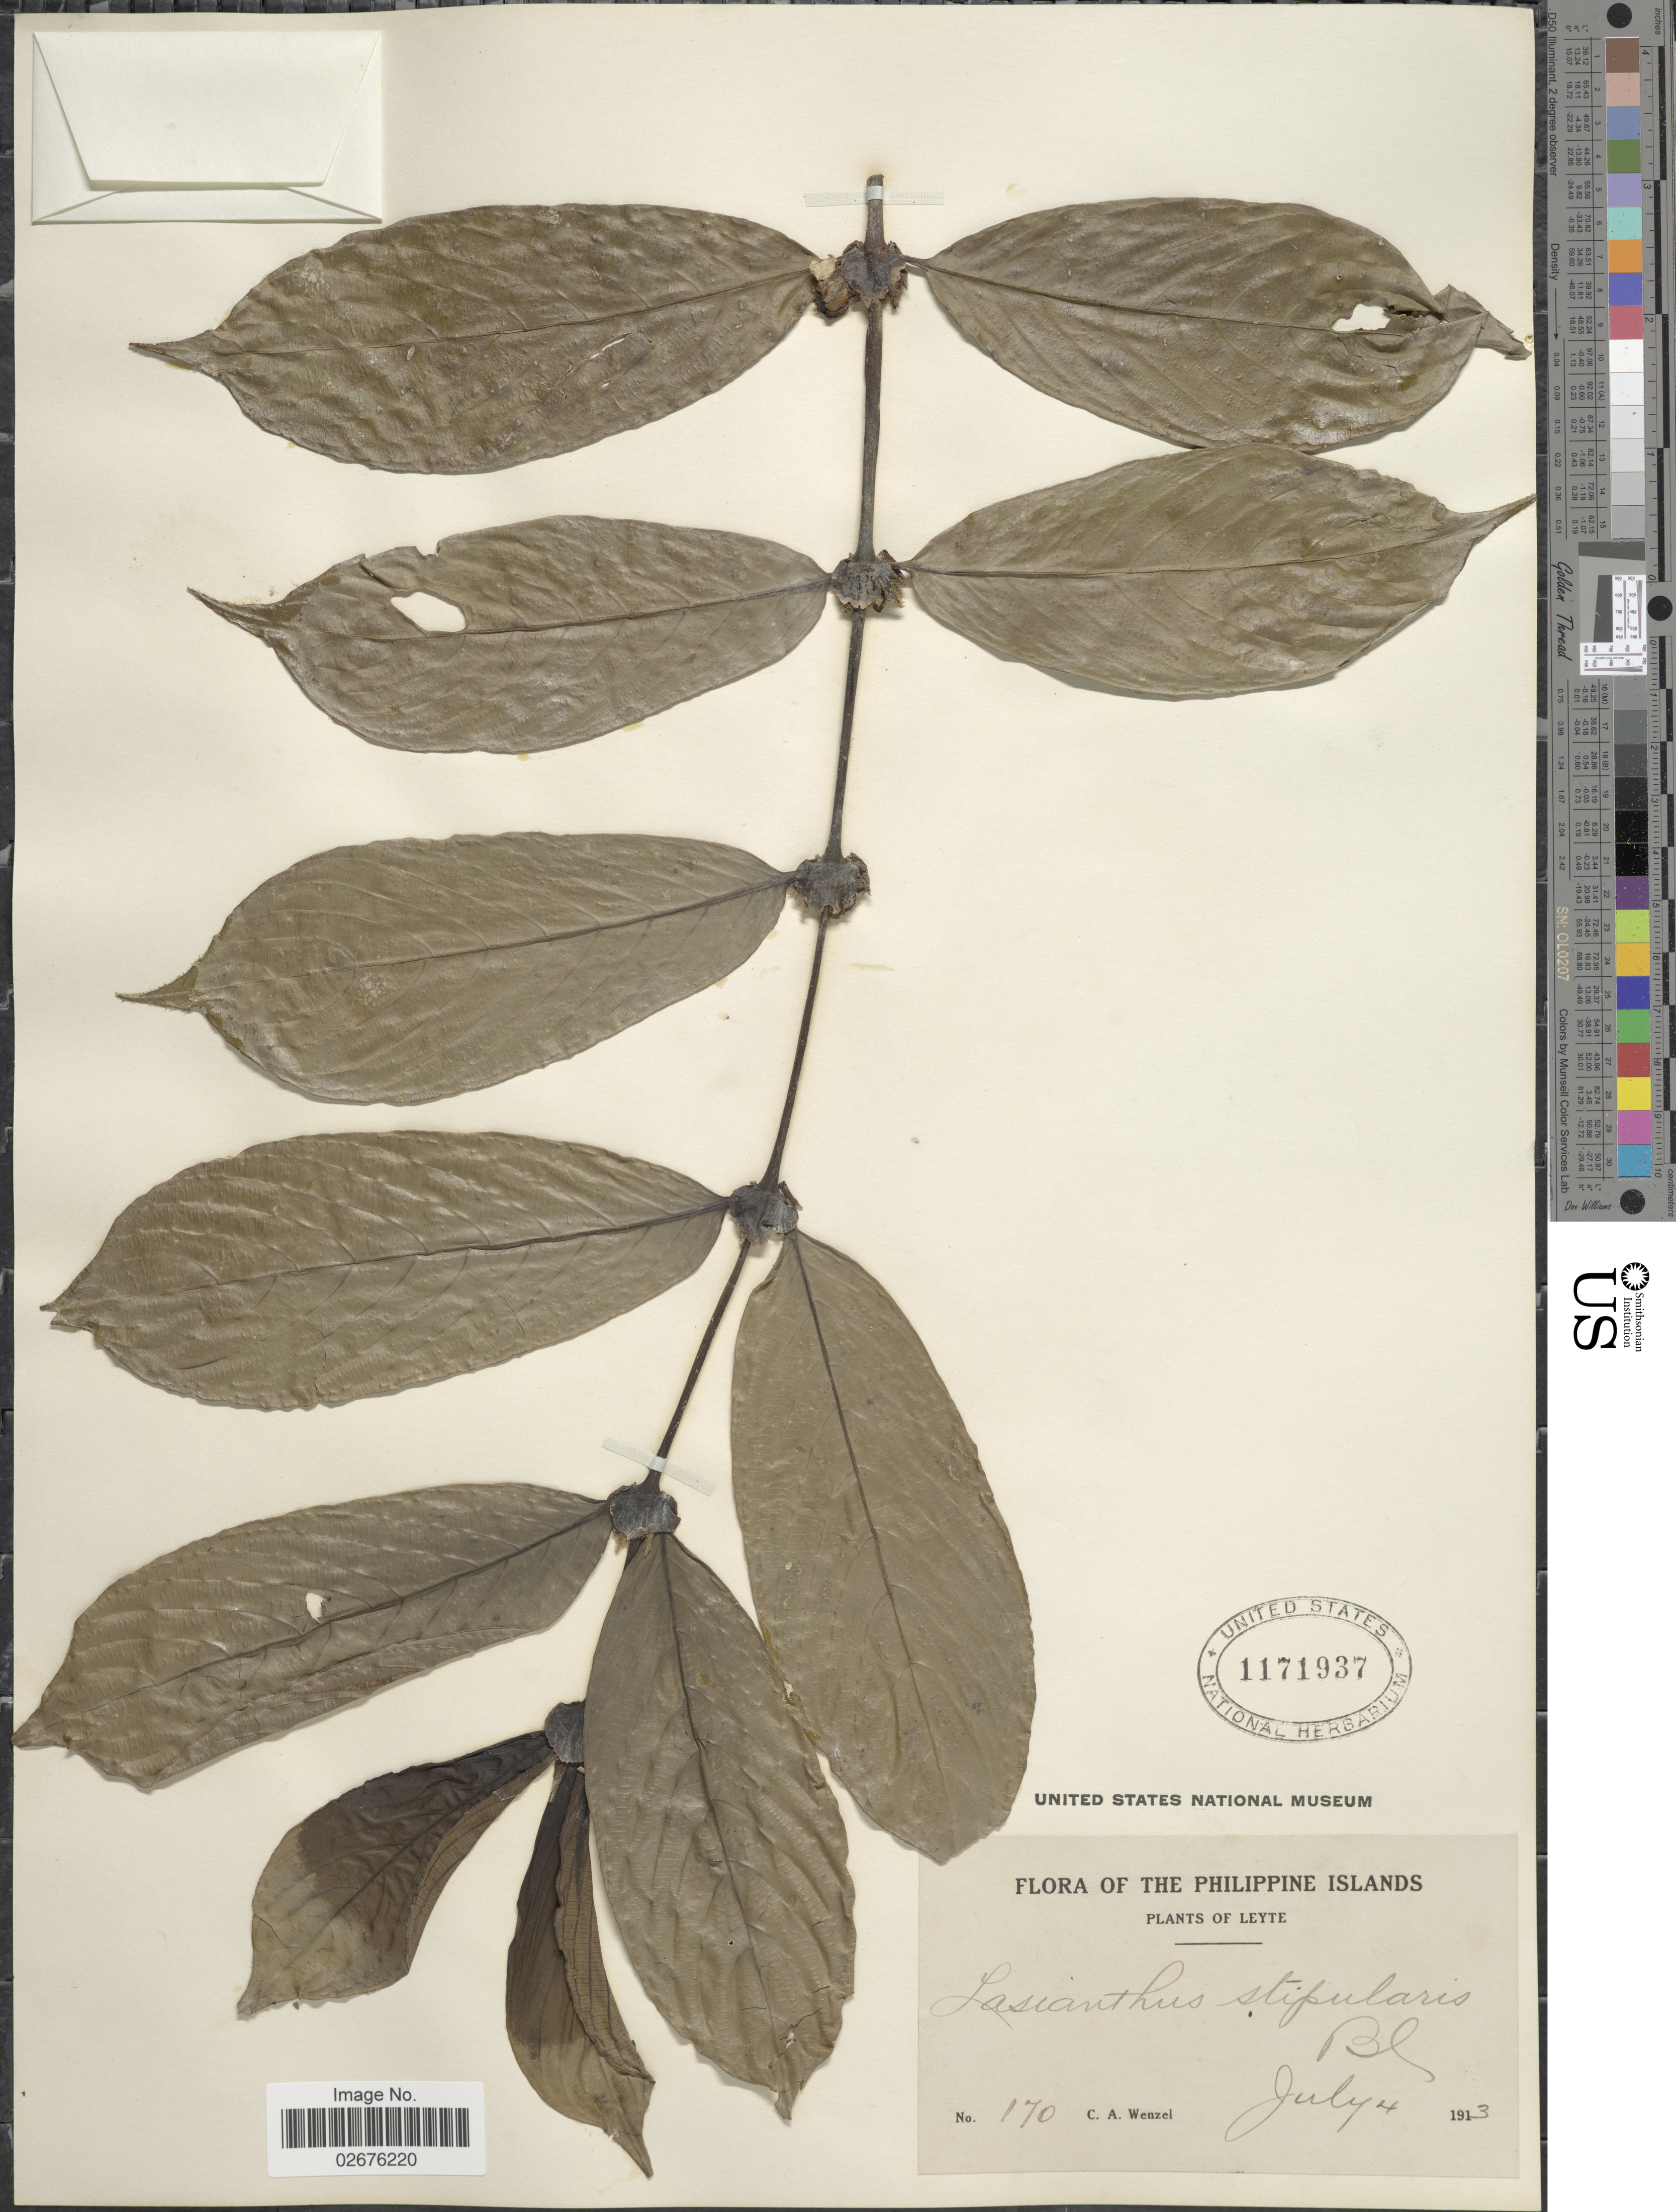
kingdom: Plantae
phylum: Tracheophyta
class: Magnoliopsida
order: Gentianales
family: Rubiaceae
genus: Lasianthus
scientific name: Lasianthus stipularis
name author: Blume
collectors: C. Wenzel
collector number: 170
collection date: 1913-07-04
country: Philippines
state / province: Eastern Visayas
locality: Leyte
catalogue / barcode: US 1171937